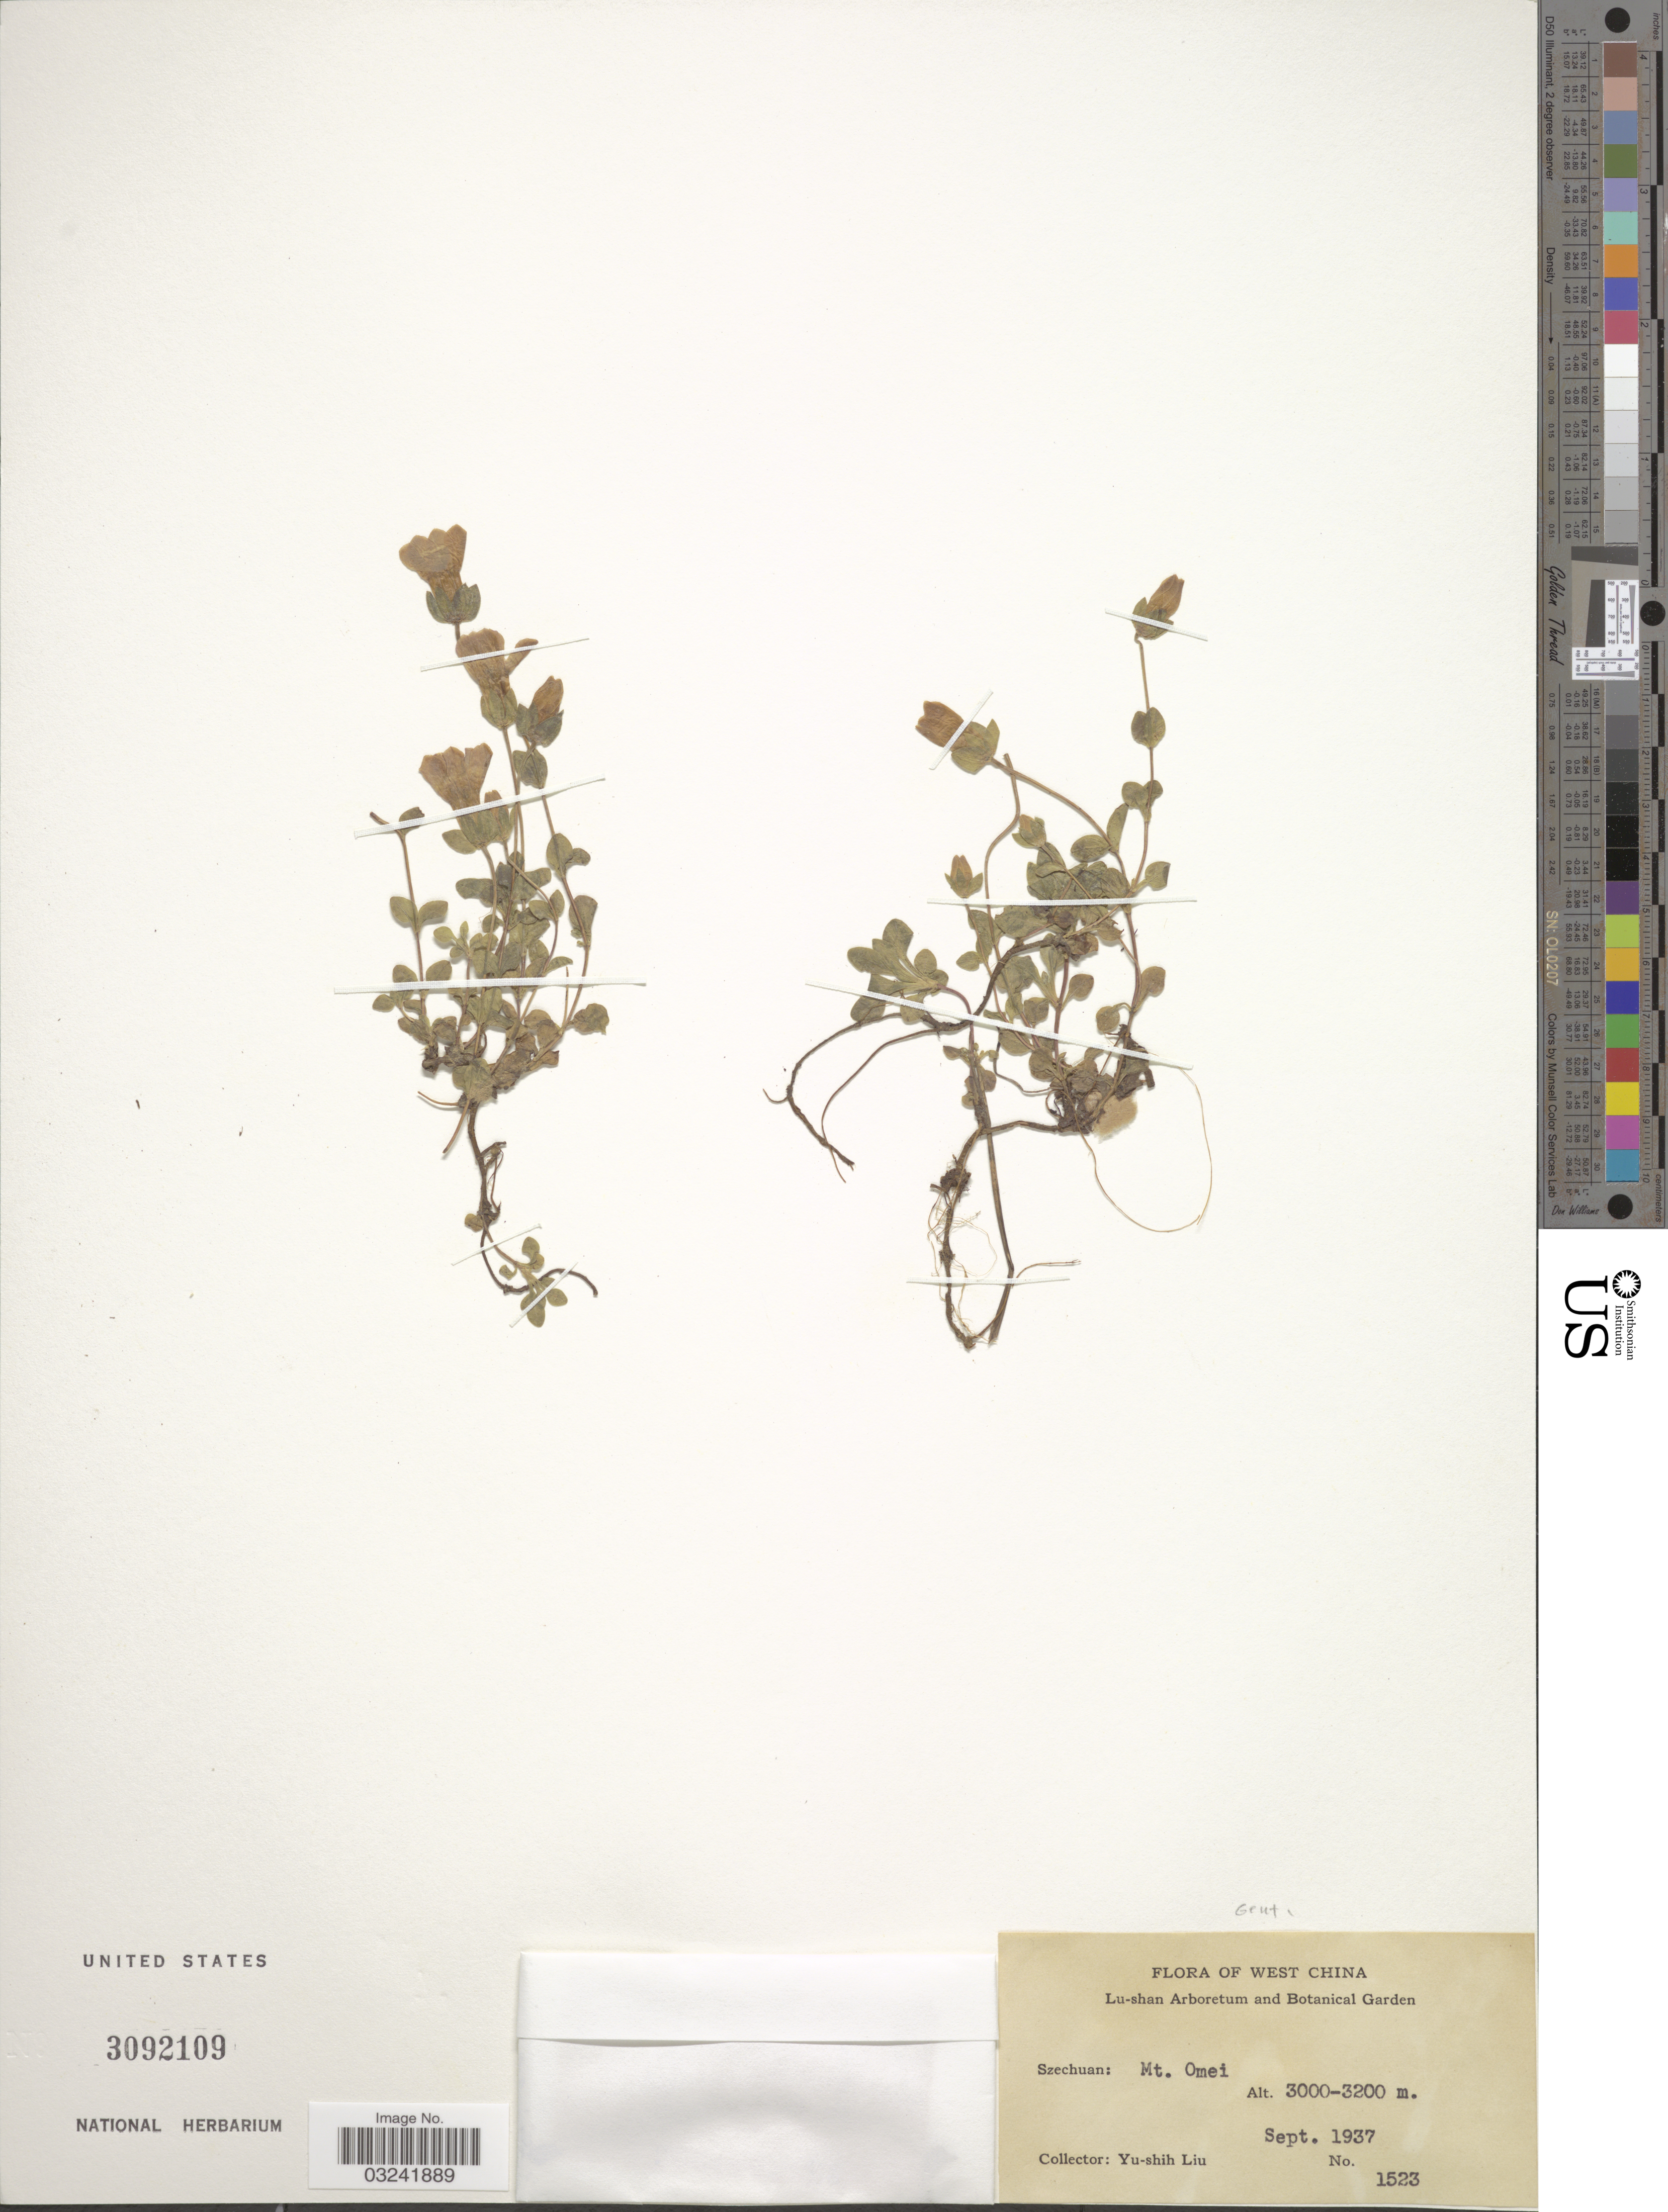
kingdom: Plantae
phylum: Tracheophyta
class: Magnoliopsida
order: Gentianales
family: Gentianaceae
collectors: Y.-S. Liu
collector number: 1523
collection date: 1937-09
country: China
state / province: Sichuan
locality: West China, Szechuan: Mt. Omei.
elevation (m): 3000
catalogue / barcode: US 3092109